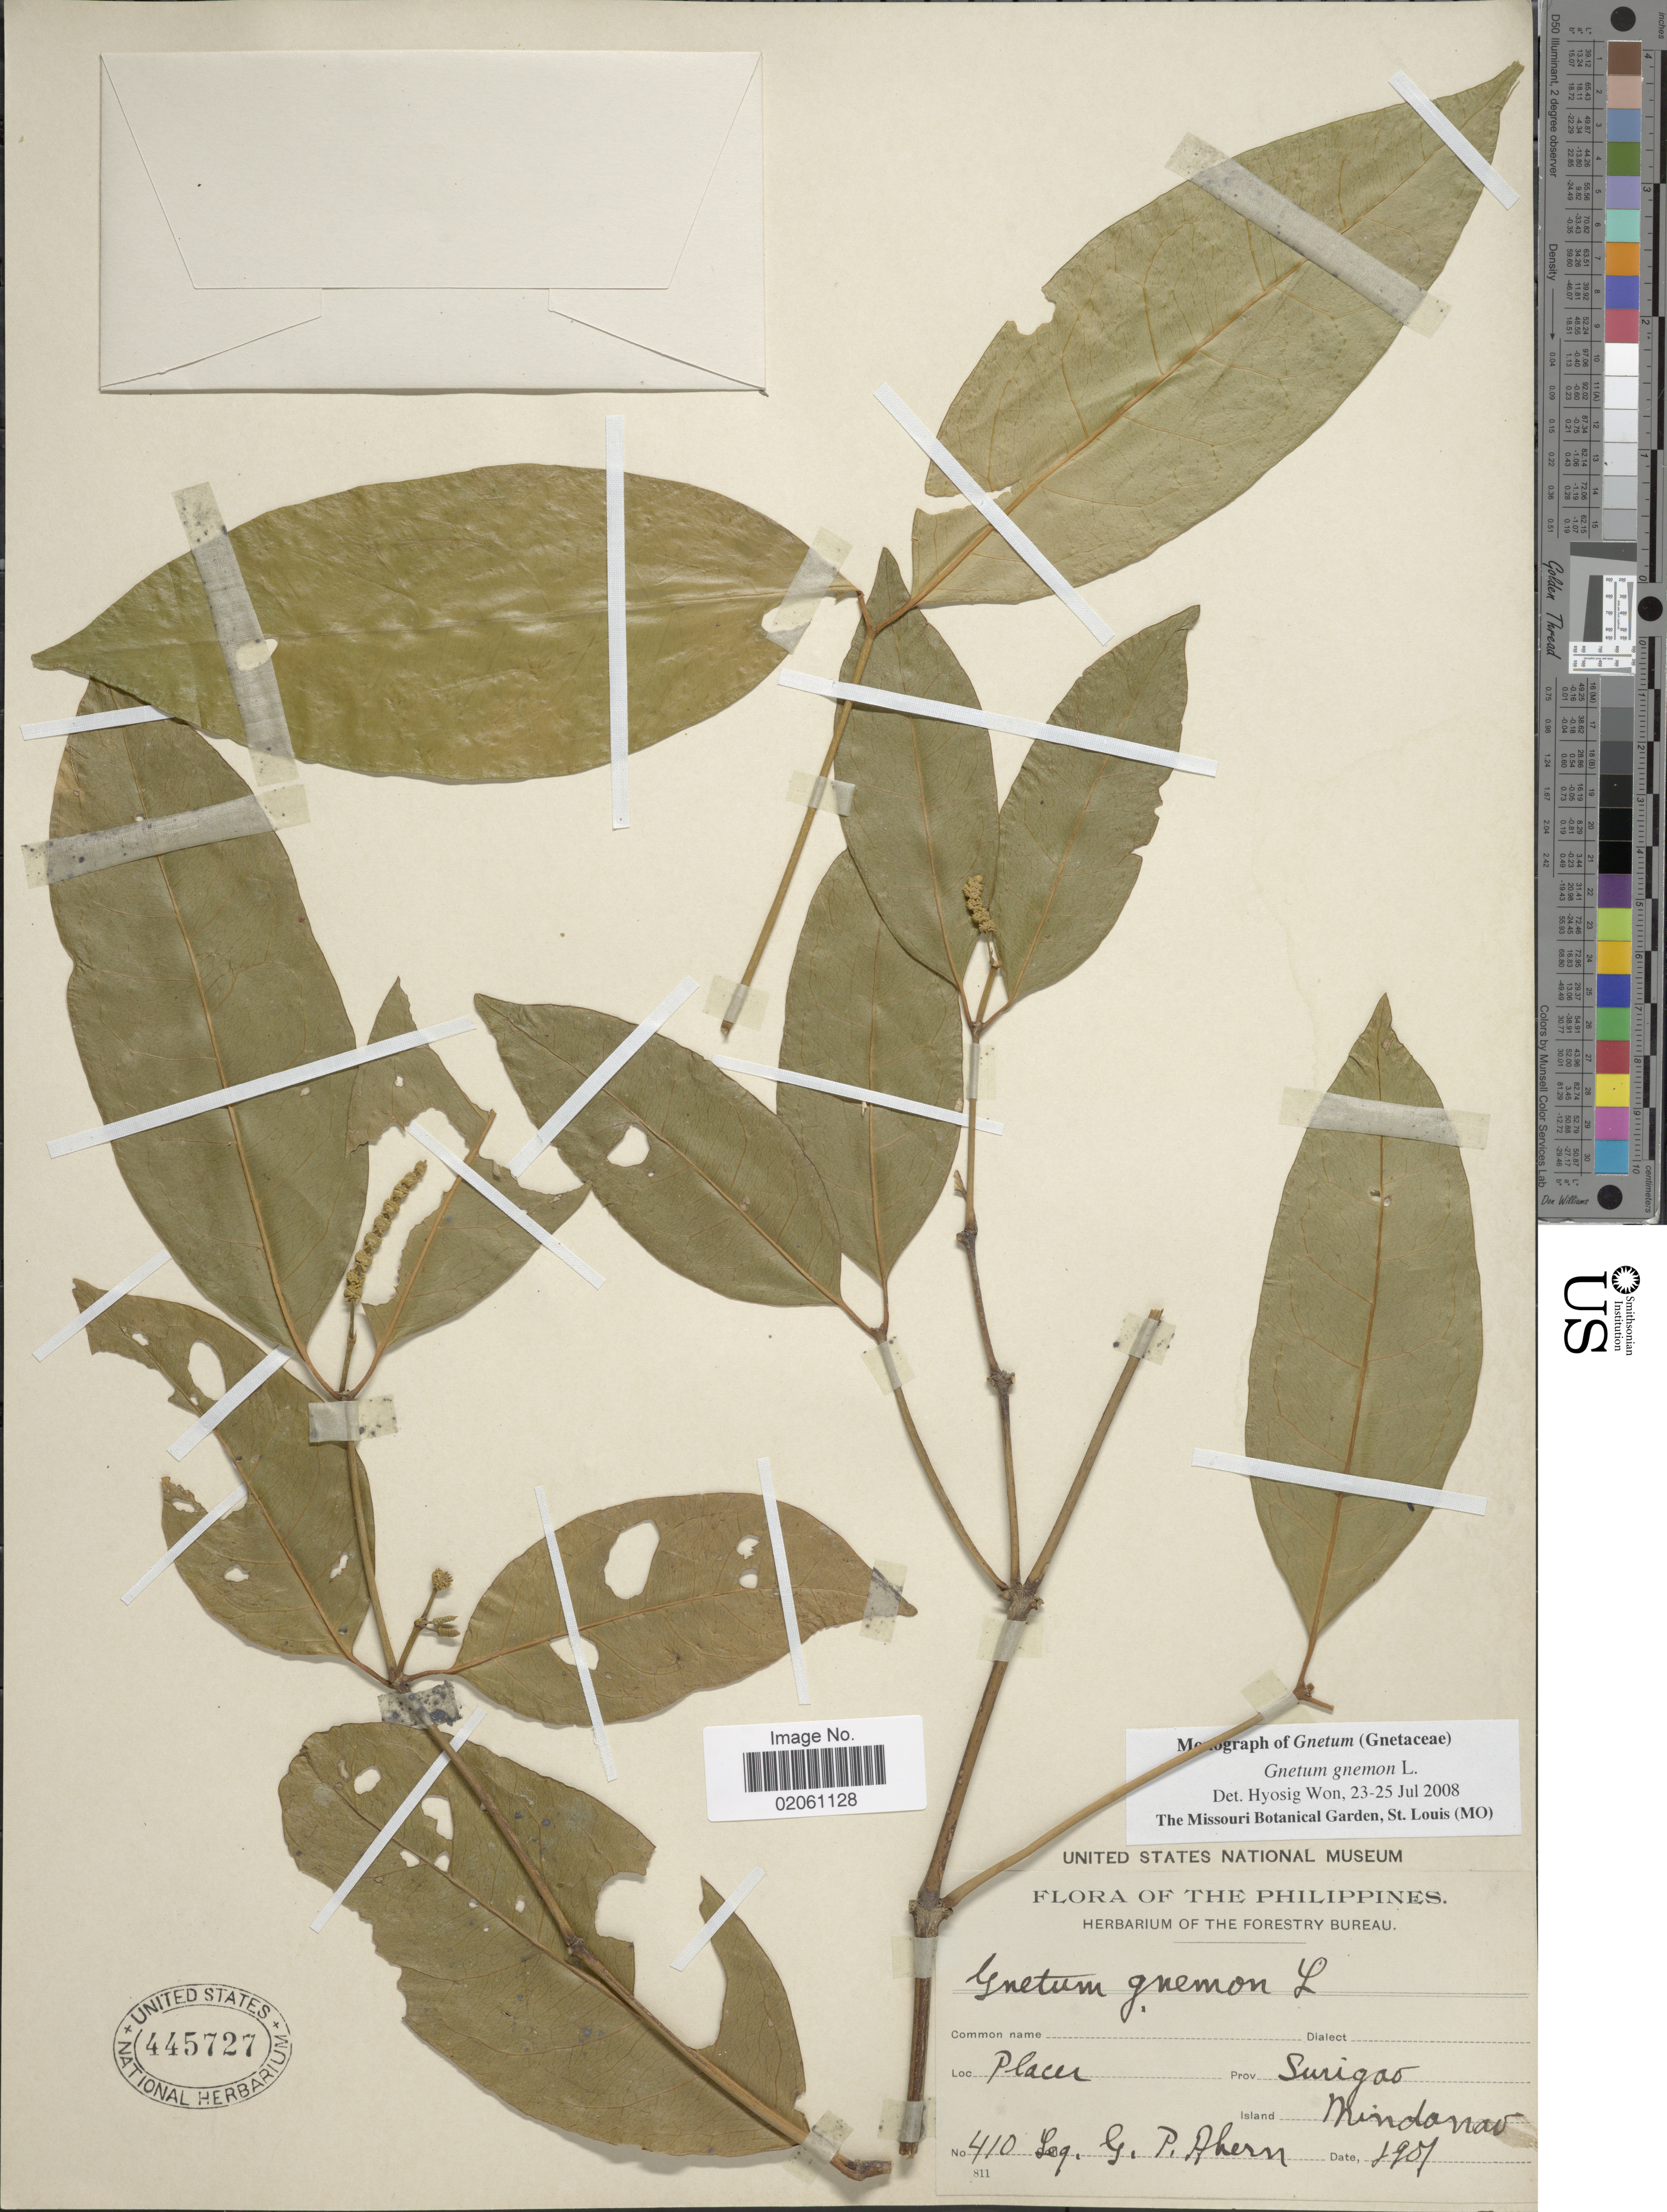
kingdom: Plantae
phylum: Tracheophyta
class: Gnetopsida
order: Gnetales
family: Gnetaceae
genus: Gnetum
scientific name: Gnetum gnemon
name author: L.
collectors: G. Ahern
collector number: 410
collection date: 1901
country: Philippines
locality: Placer. Prov. Surigao. Island Mindanao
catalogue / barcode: US 445727